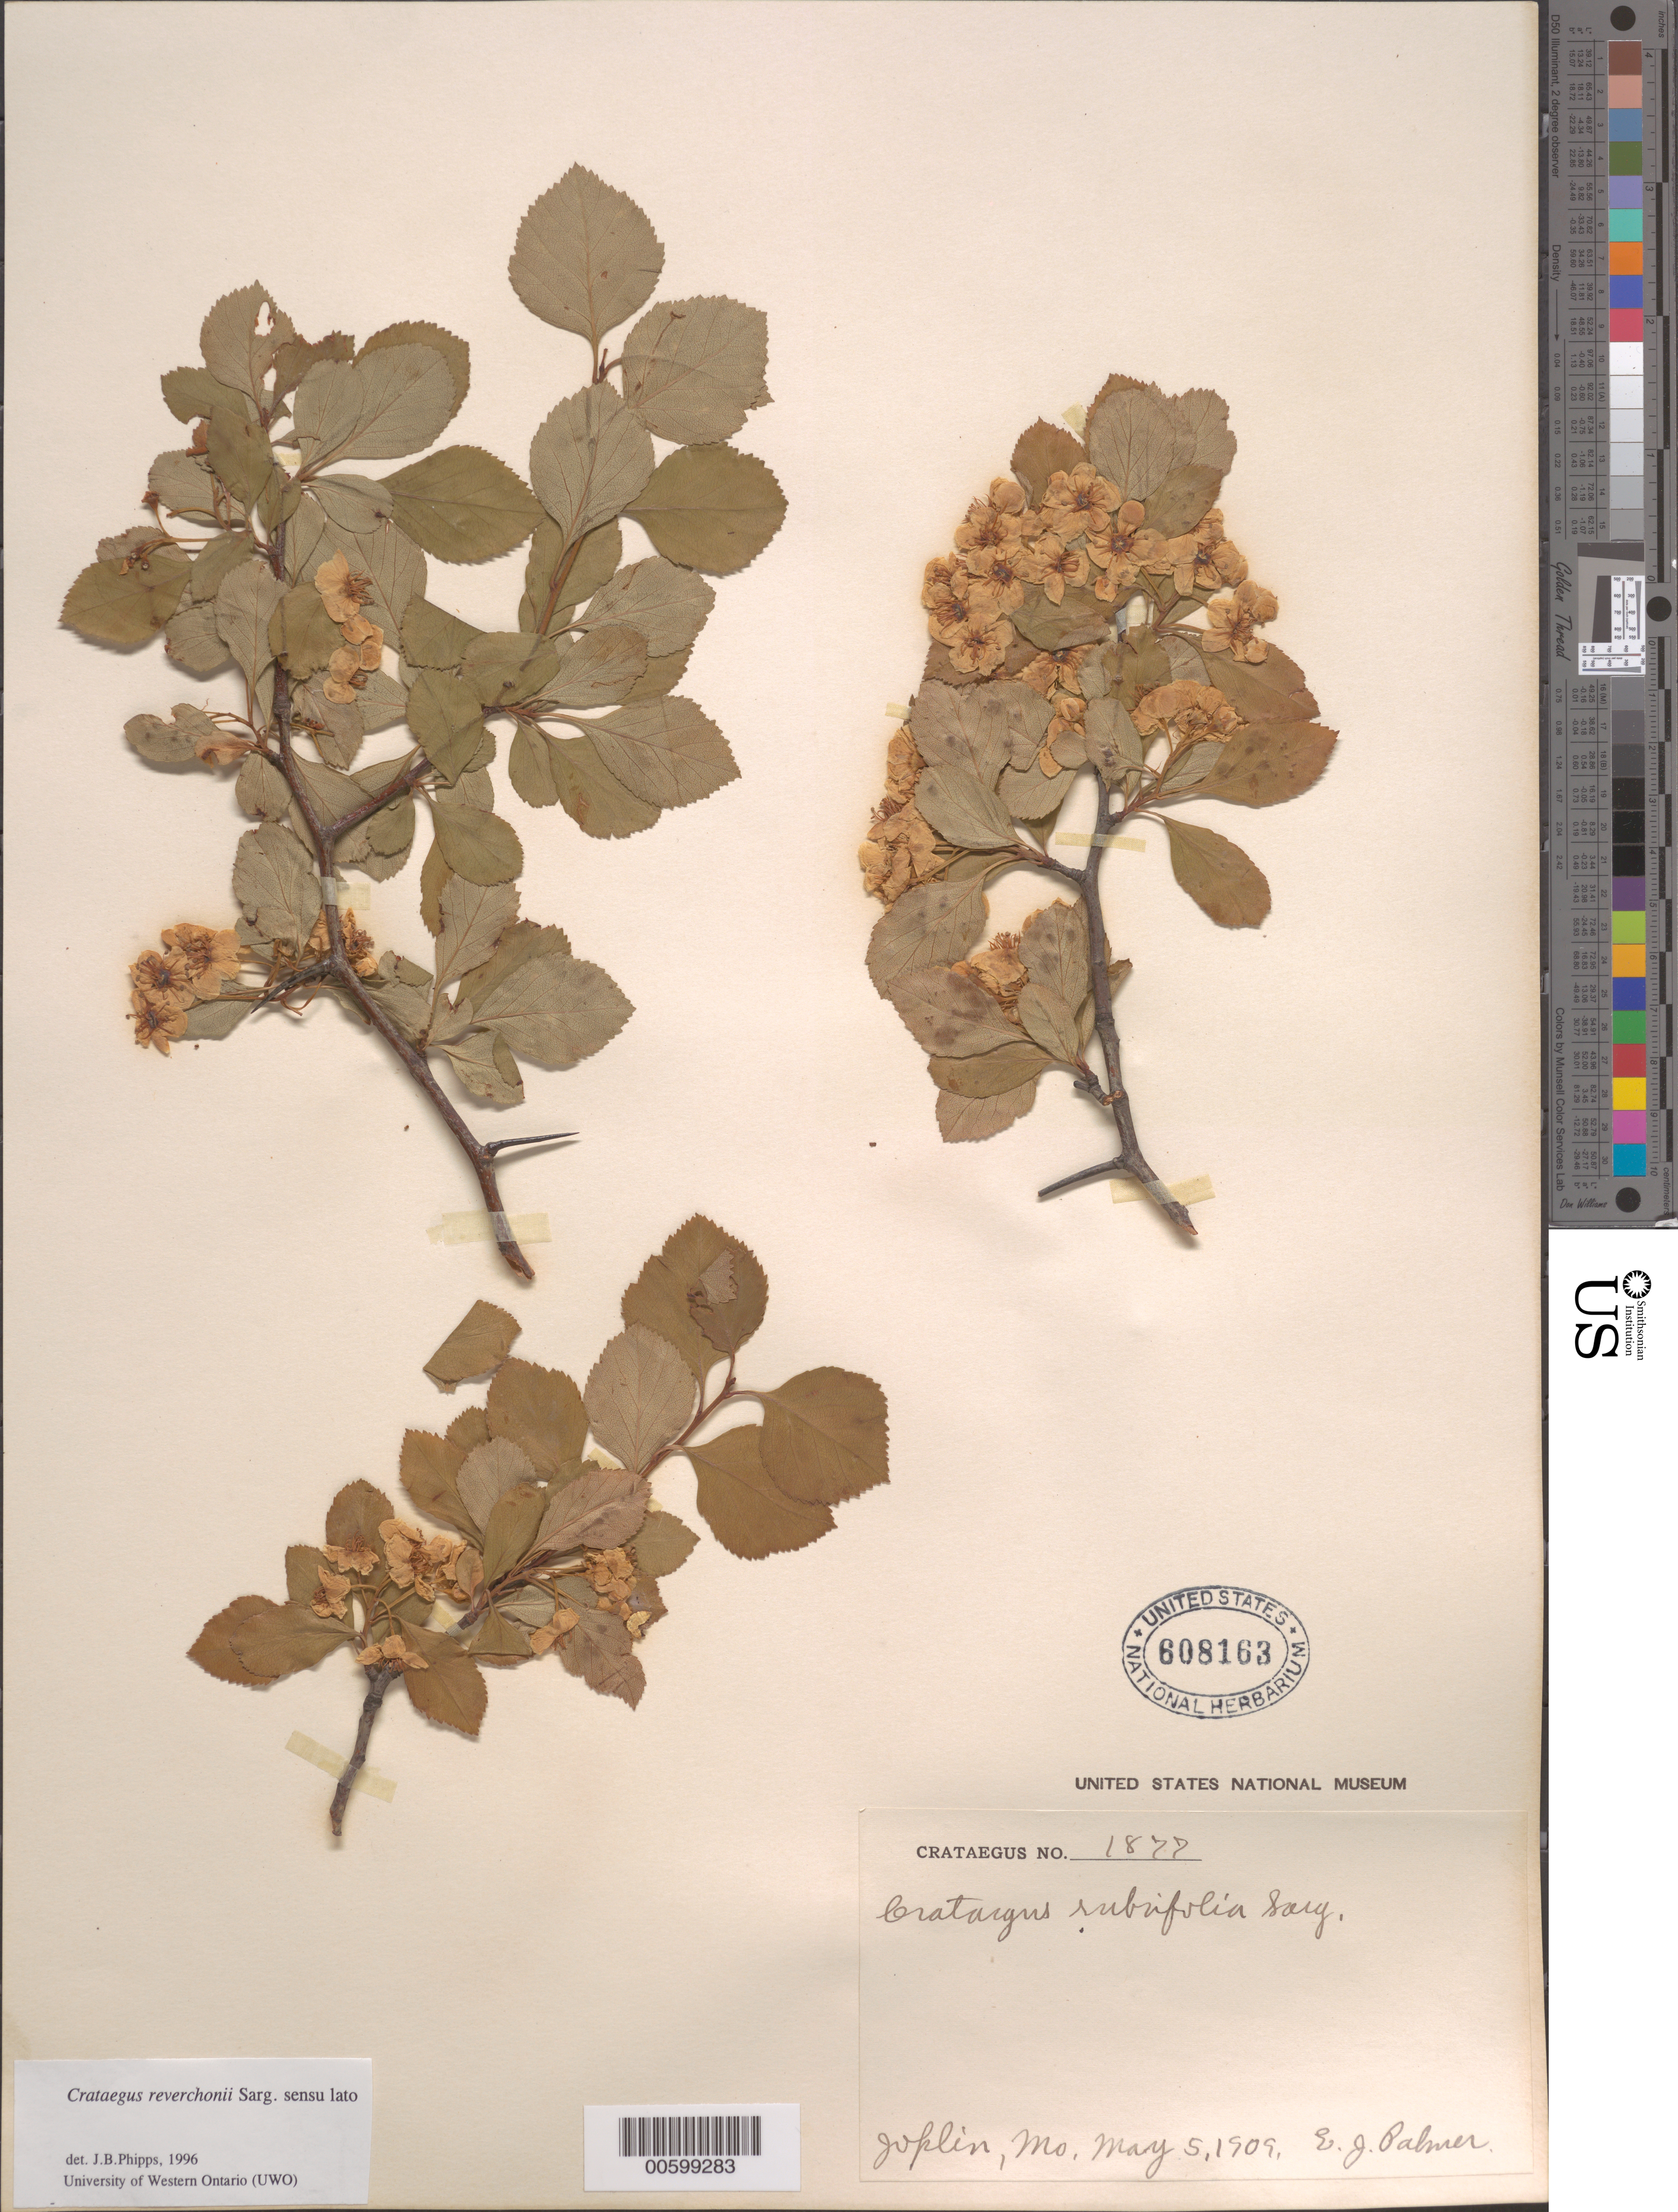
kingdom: Plantae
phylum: Tracheophyta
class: Magnoliopsida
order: Rosales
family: Rosaceae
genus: Crataegus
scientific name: Crataegus reverchonii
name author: Sarg.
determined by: Phipps, James B., (UWO), University of Western Ontario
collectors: E. J. Palmer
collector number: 1877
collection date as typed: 05 May 1909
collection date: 1909-05-05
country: United States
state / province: Missouri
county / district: Jasper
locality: Joplin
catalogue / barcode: US 608163